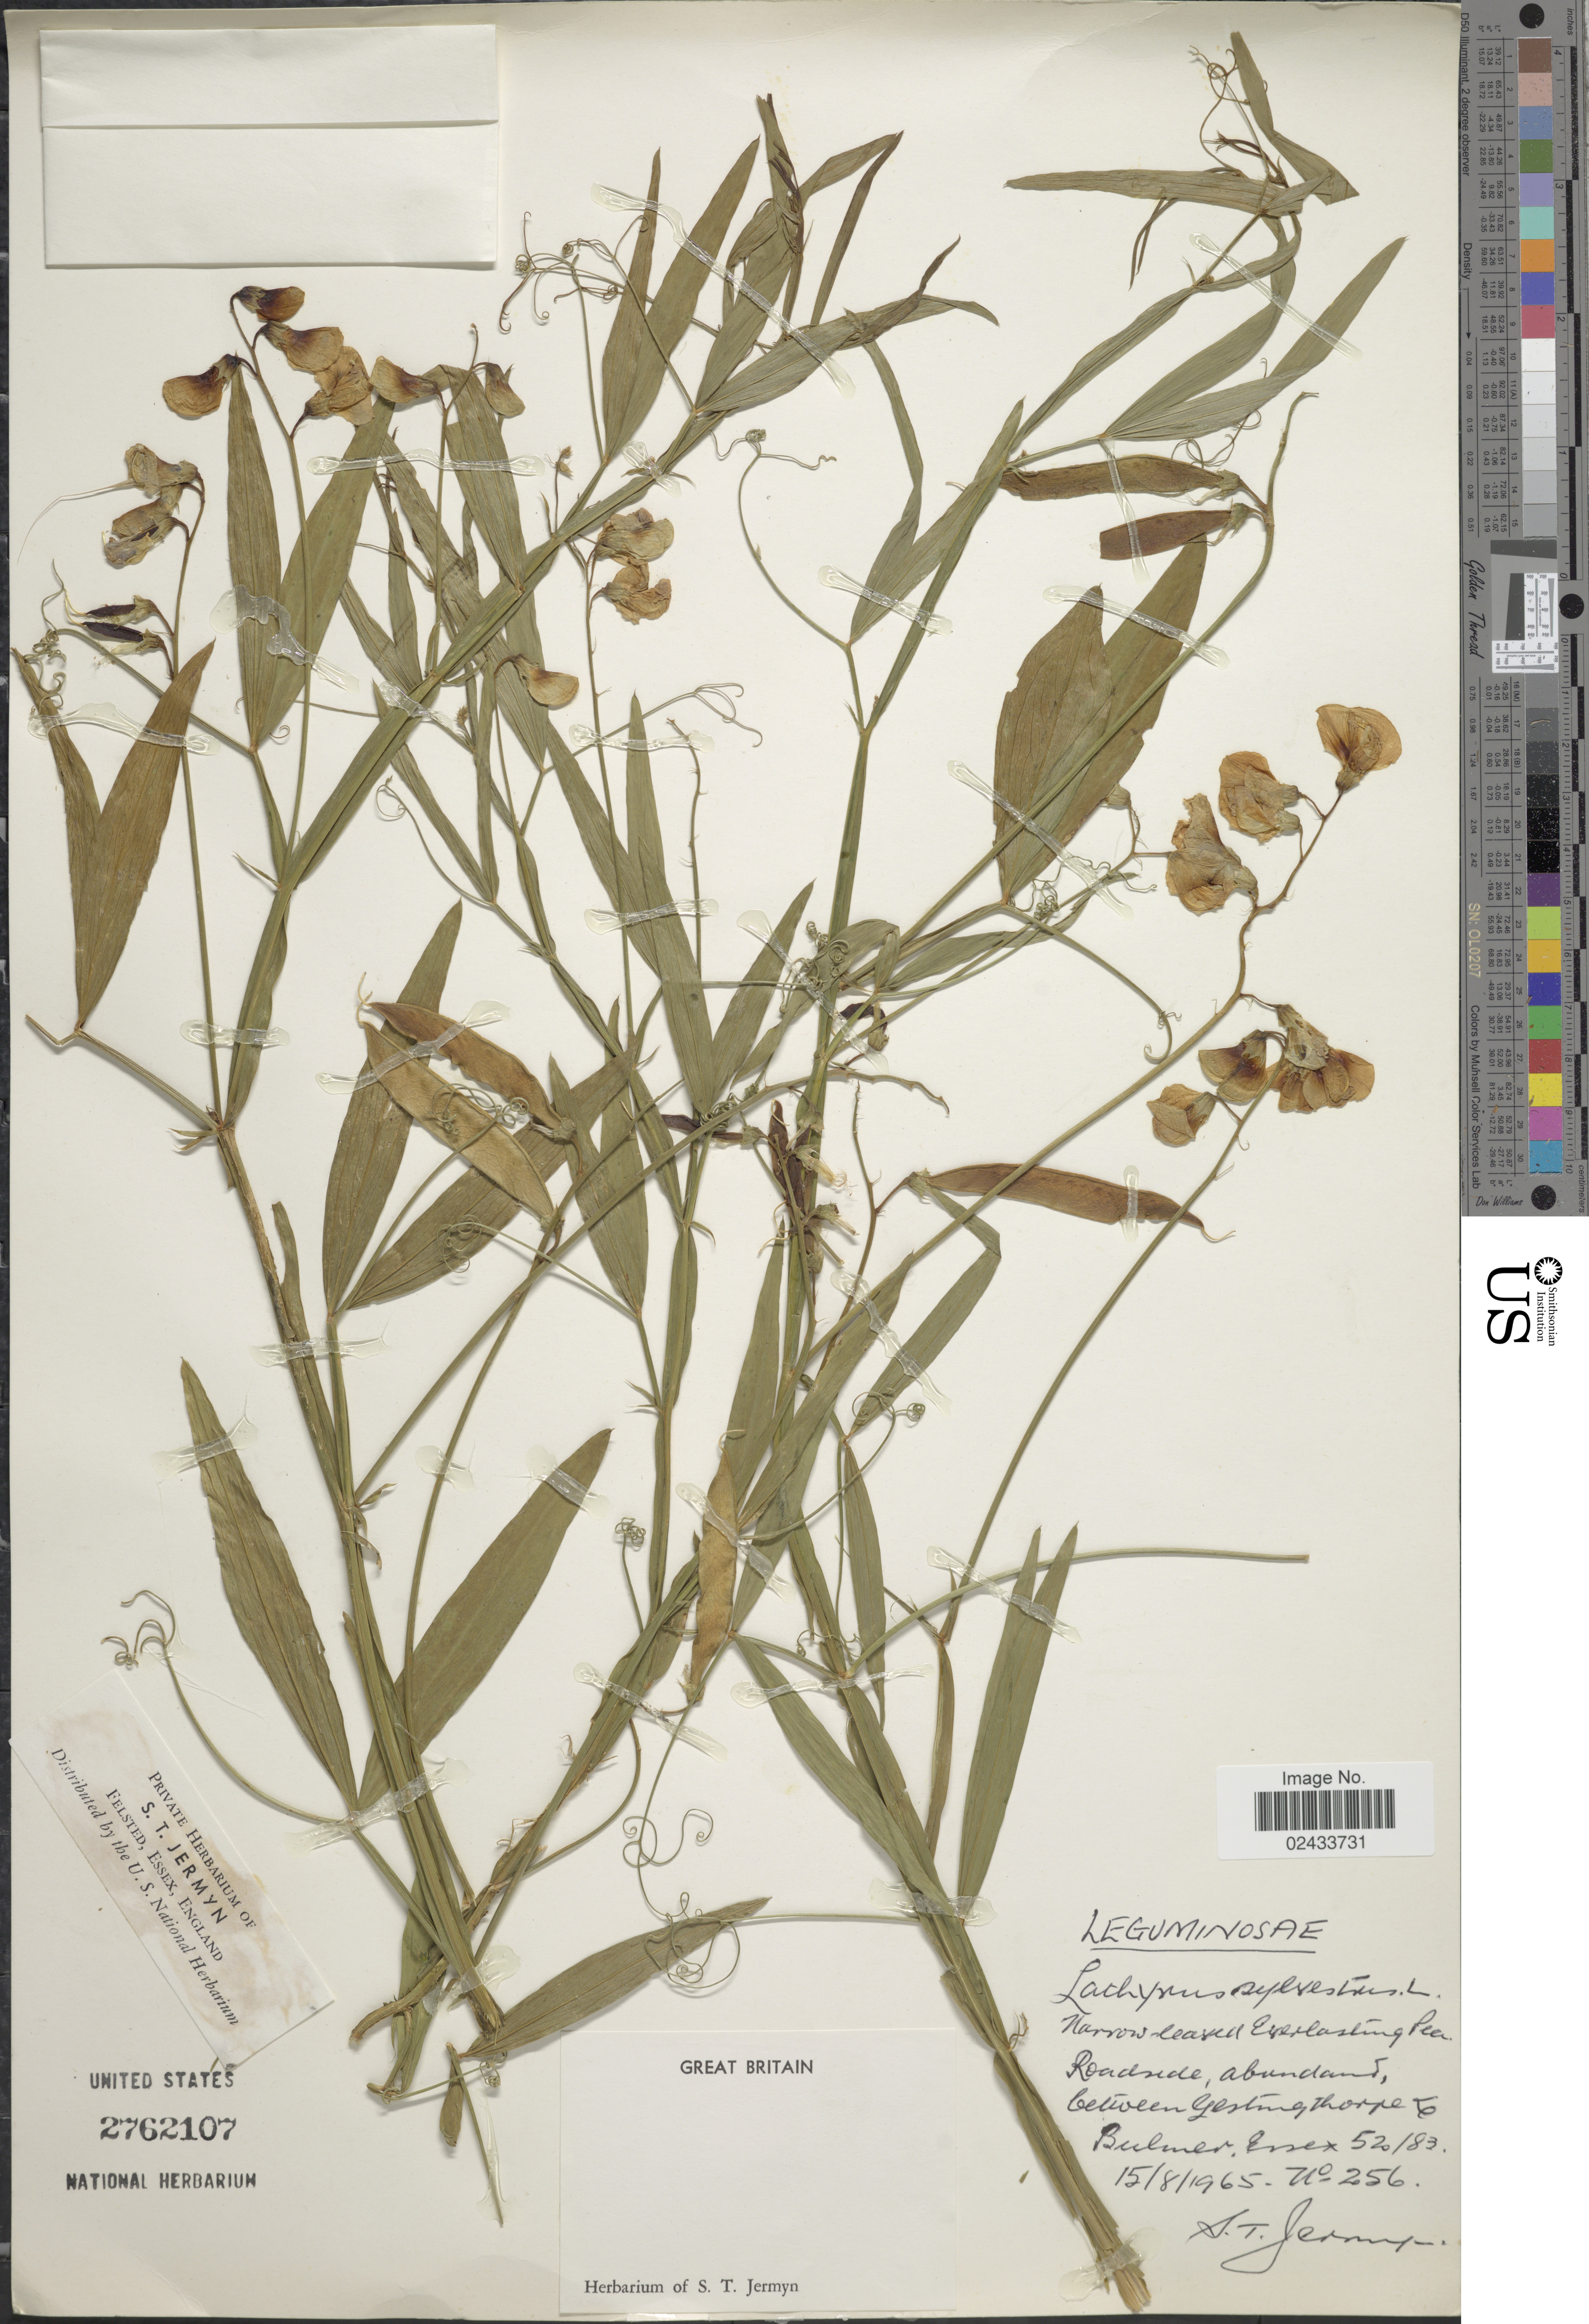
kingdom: Plantae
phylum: Tracheophyta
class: Magnoliopsida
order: Fabales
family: Fabaceae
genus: Lathyrus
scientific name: Lathyrus sylvestris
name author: L.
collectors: S. Jermyn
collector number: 256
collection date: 1965-08-15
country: United Kingdom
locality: Great Britain, roadside, abundant between Gestingthorpe & Bulmer, Essex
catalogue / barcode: US 2762107